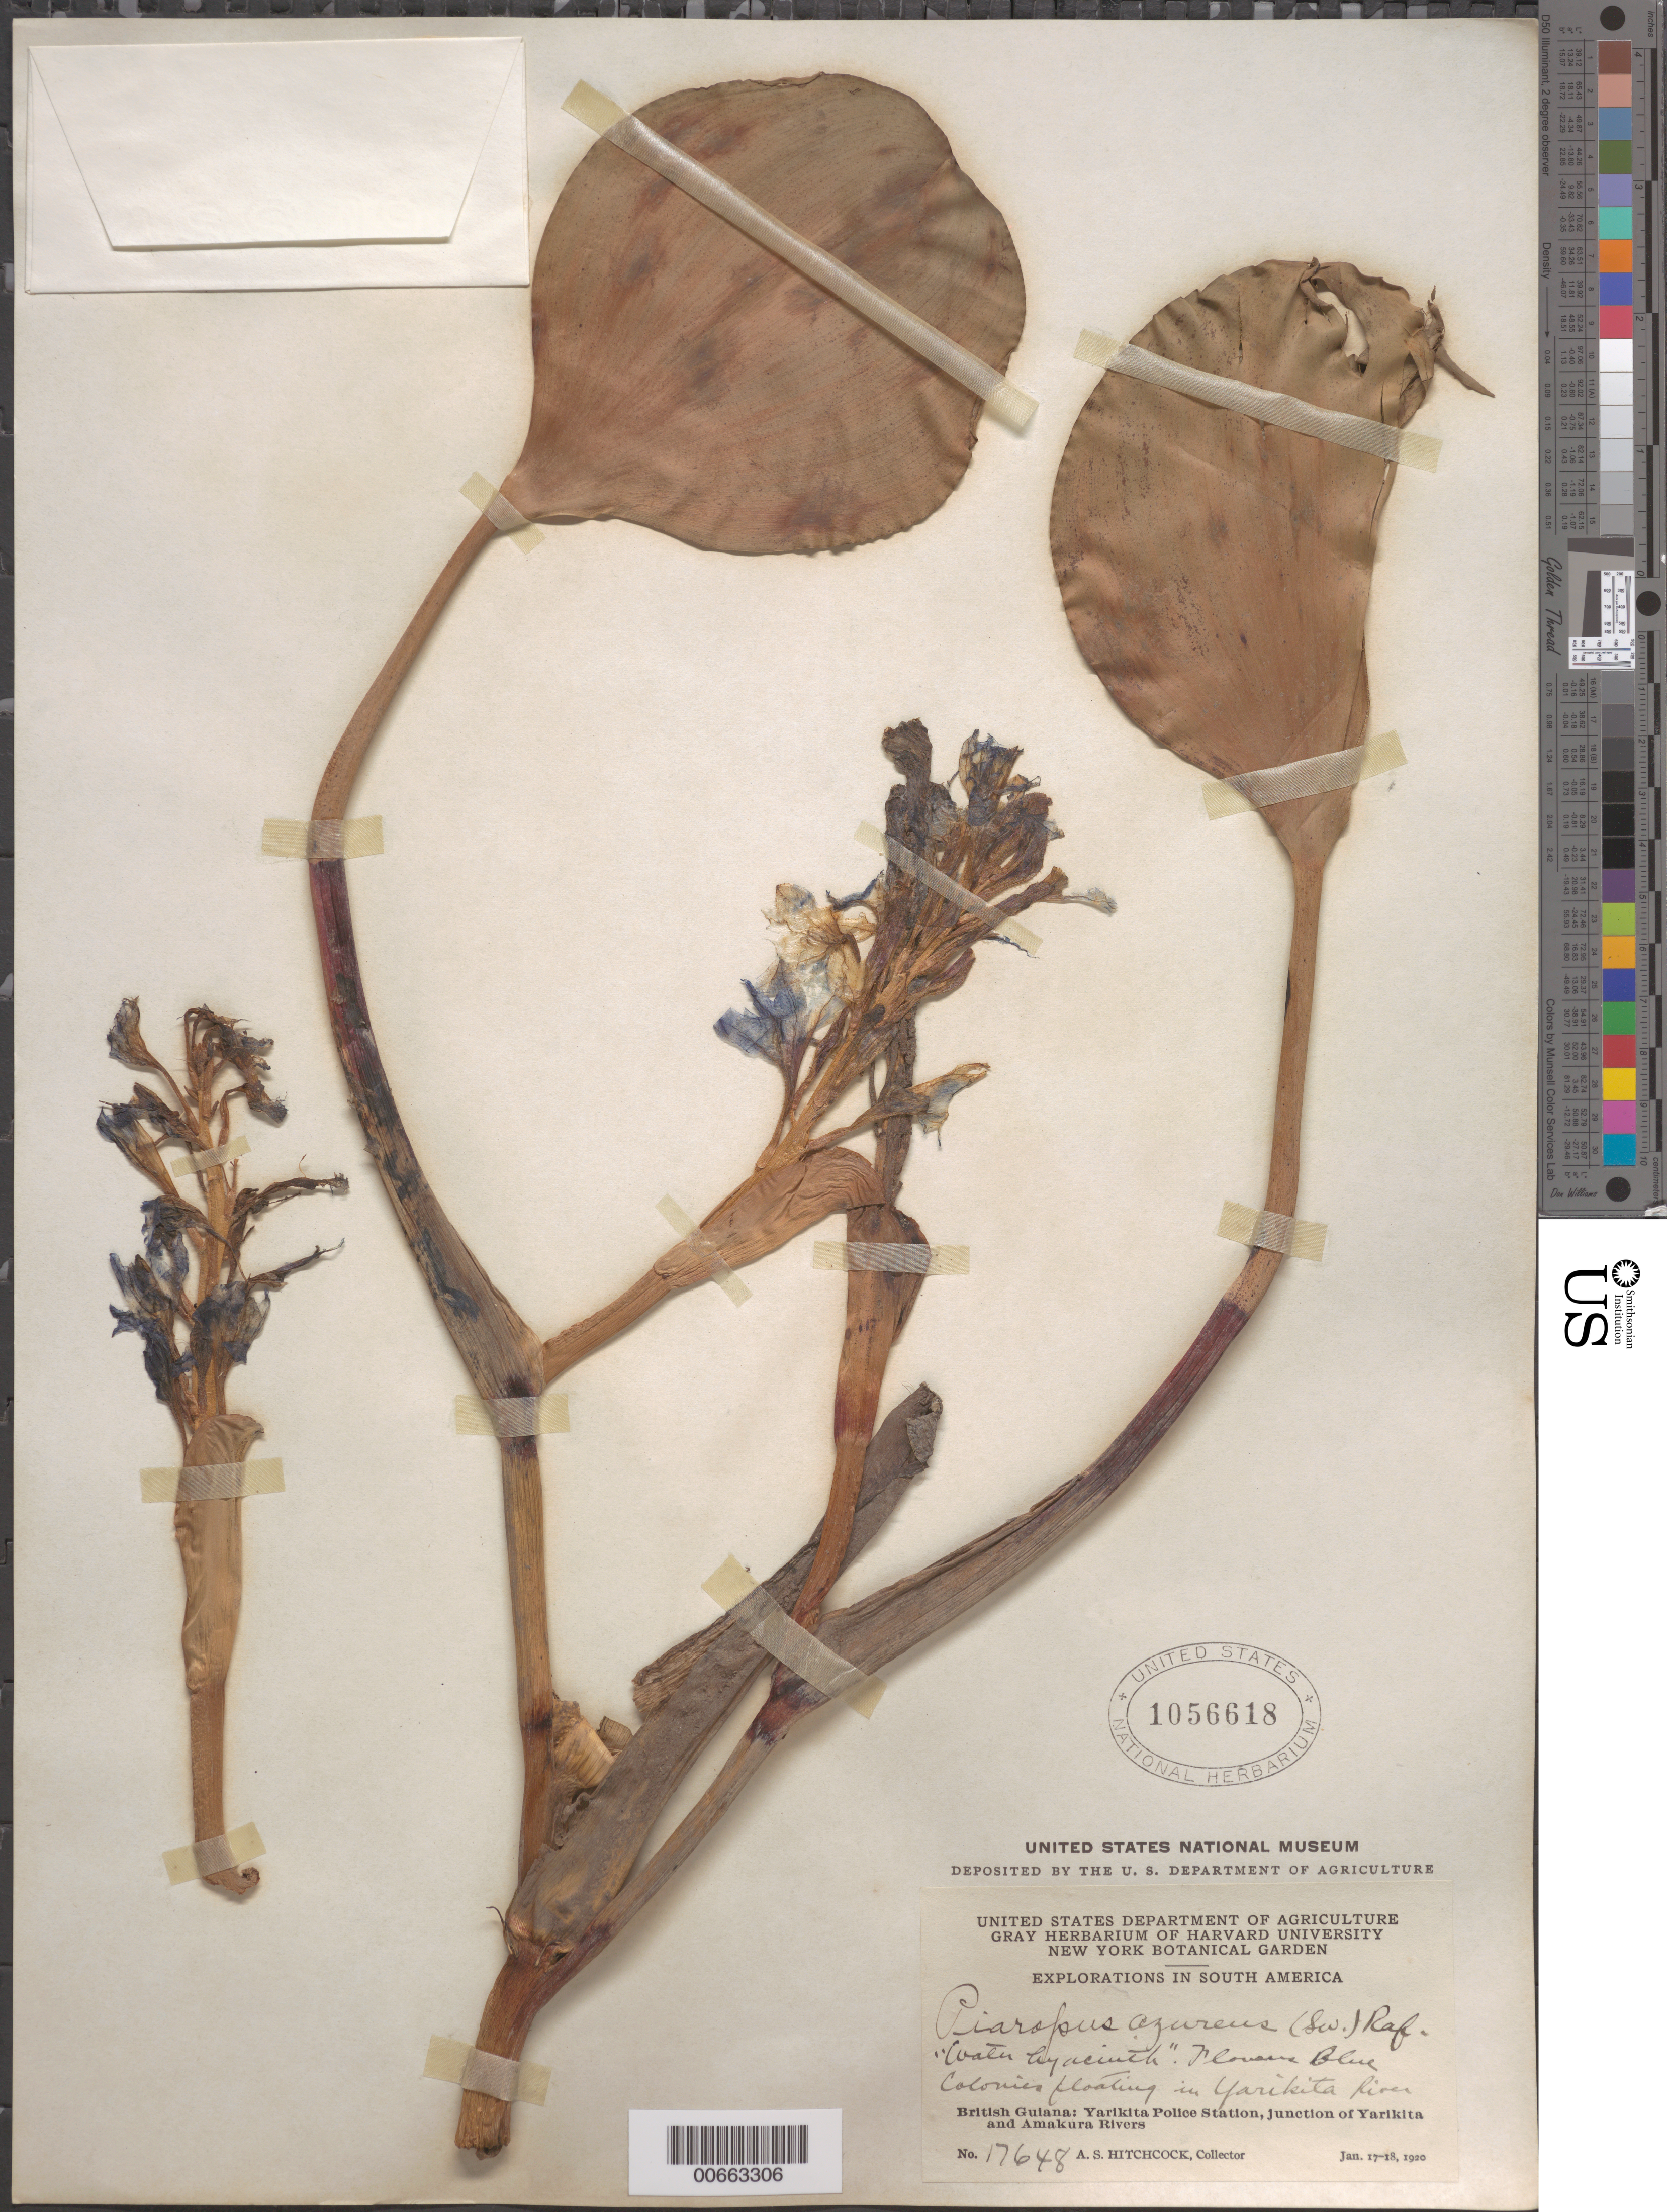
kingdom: Plantae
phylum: Tracheophyta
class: Liliopsida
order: Commelinales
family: Pontederiaceae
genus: Eichhornia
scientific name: Eichhornia azurea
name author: (Sw.) Kunth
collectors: A. S. Hitchcock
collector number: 17648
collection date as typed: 17-Jan-20 to 18-Jan-20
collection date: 1920-01-17/1920-01-18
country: Guyana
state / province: Barima-Waini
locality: Yarikita Police Sta., junct. of Yarikita & Amakura Rivers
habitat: Colonies floating in Yarikita River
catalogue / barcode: US 1056618